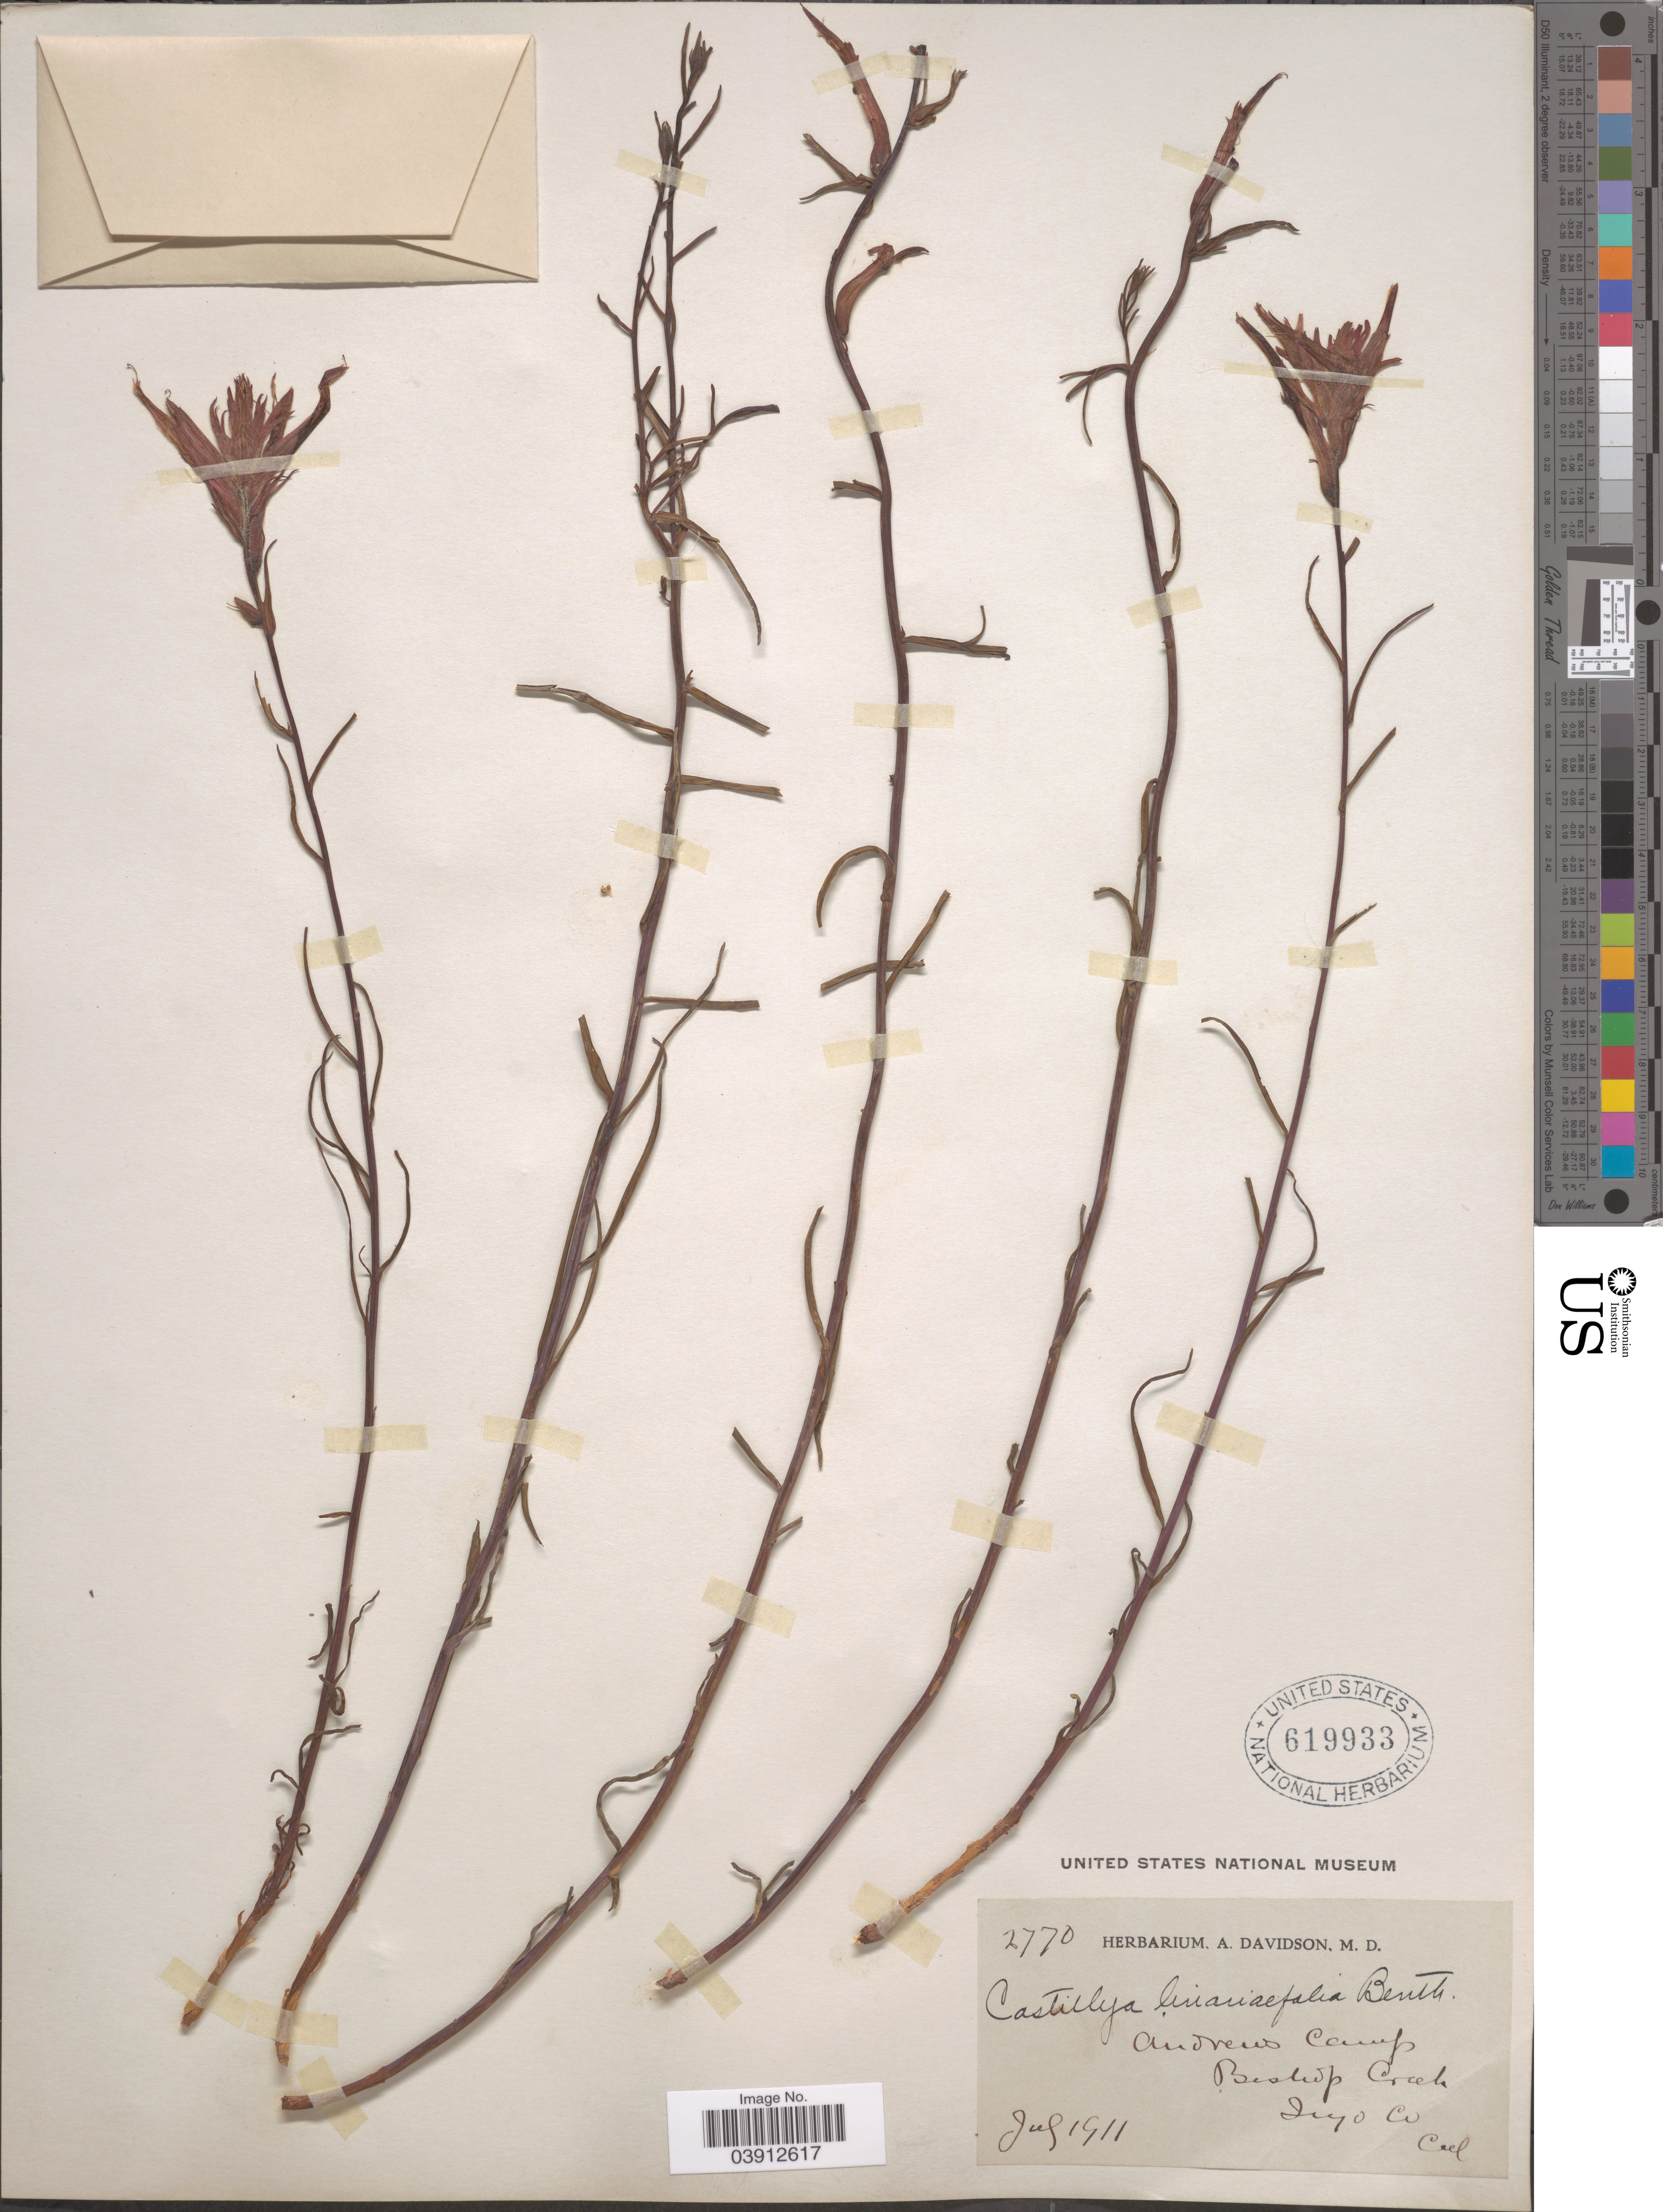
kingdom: Plantae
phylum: Tracheophyta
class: Magnoliopsida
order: Lamiales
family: Orobanchaceae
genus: Castilleja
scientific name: Castilleja linariifolia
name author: Benth.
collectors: ex herb. A. Davidson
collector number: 2770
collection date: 1911-07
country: United States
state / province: California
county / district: Inyo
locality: Andrews Camp. Bishop Creek. Inyo Co.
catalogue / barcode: US 619933